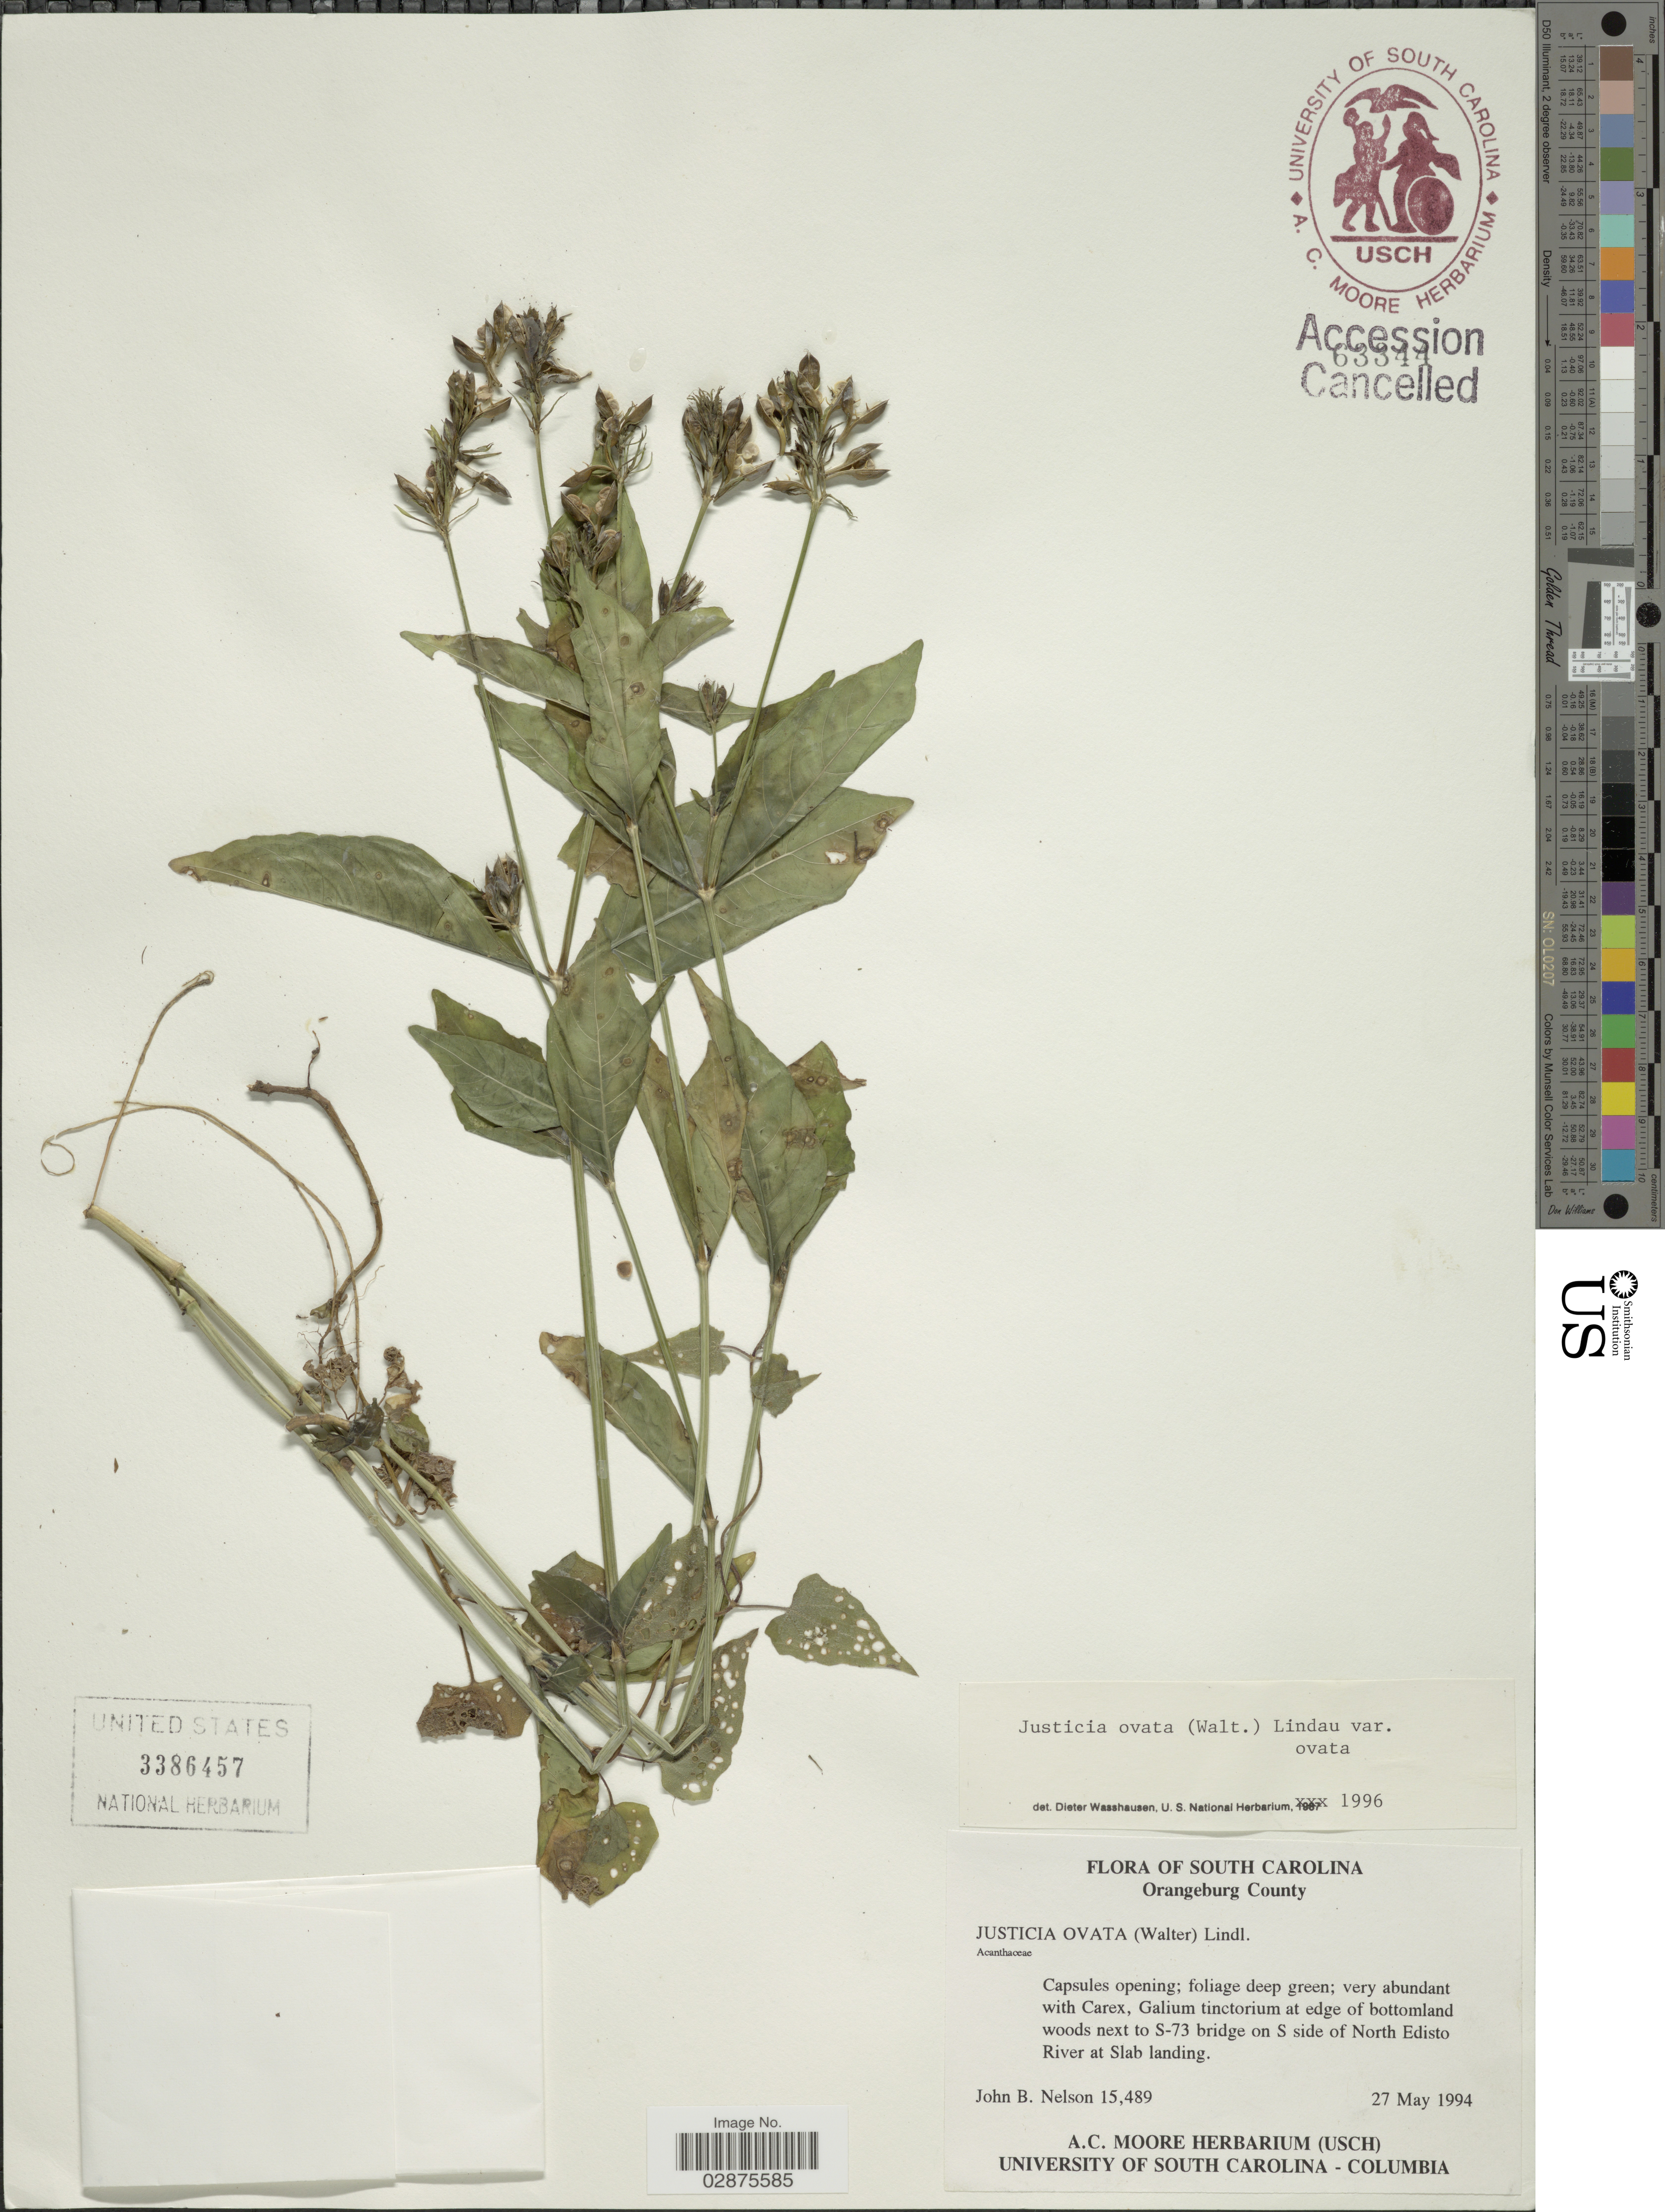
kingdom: Plantae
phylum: Tracheophyta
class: Magnoliopsida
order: Lamiales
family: Acanthaceae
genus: Justicia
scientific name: Justicia ovata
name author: E. Mey.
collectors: J. B. Nelson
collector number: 15489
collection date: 1994-05-27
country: United States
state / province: South Carolina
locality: Orangeburg County. Galium tinctorium at edge of bottomland woods next to S-73 bridge on S side of North Edisto River at Slab landing.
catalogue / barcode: US 3386457